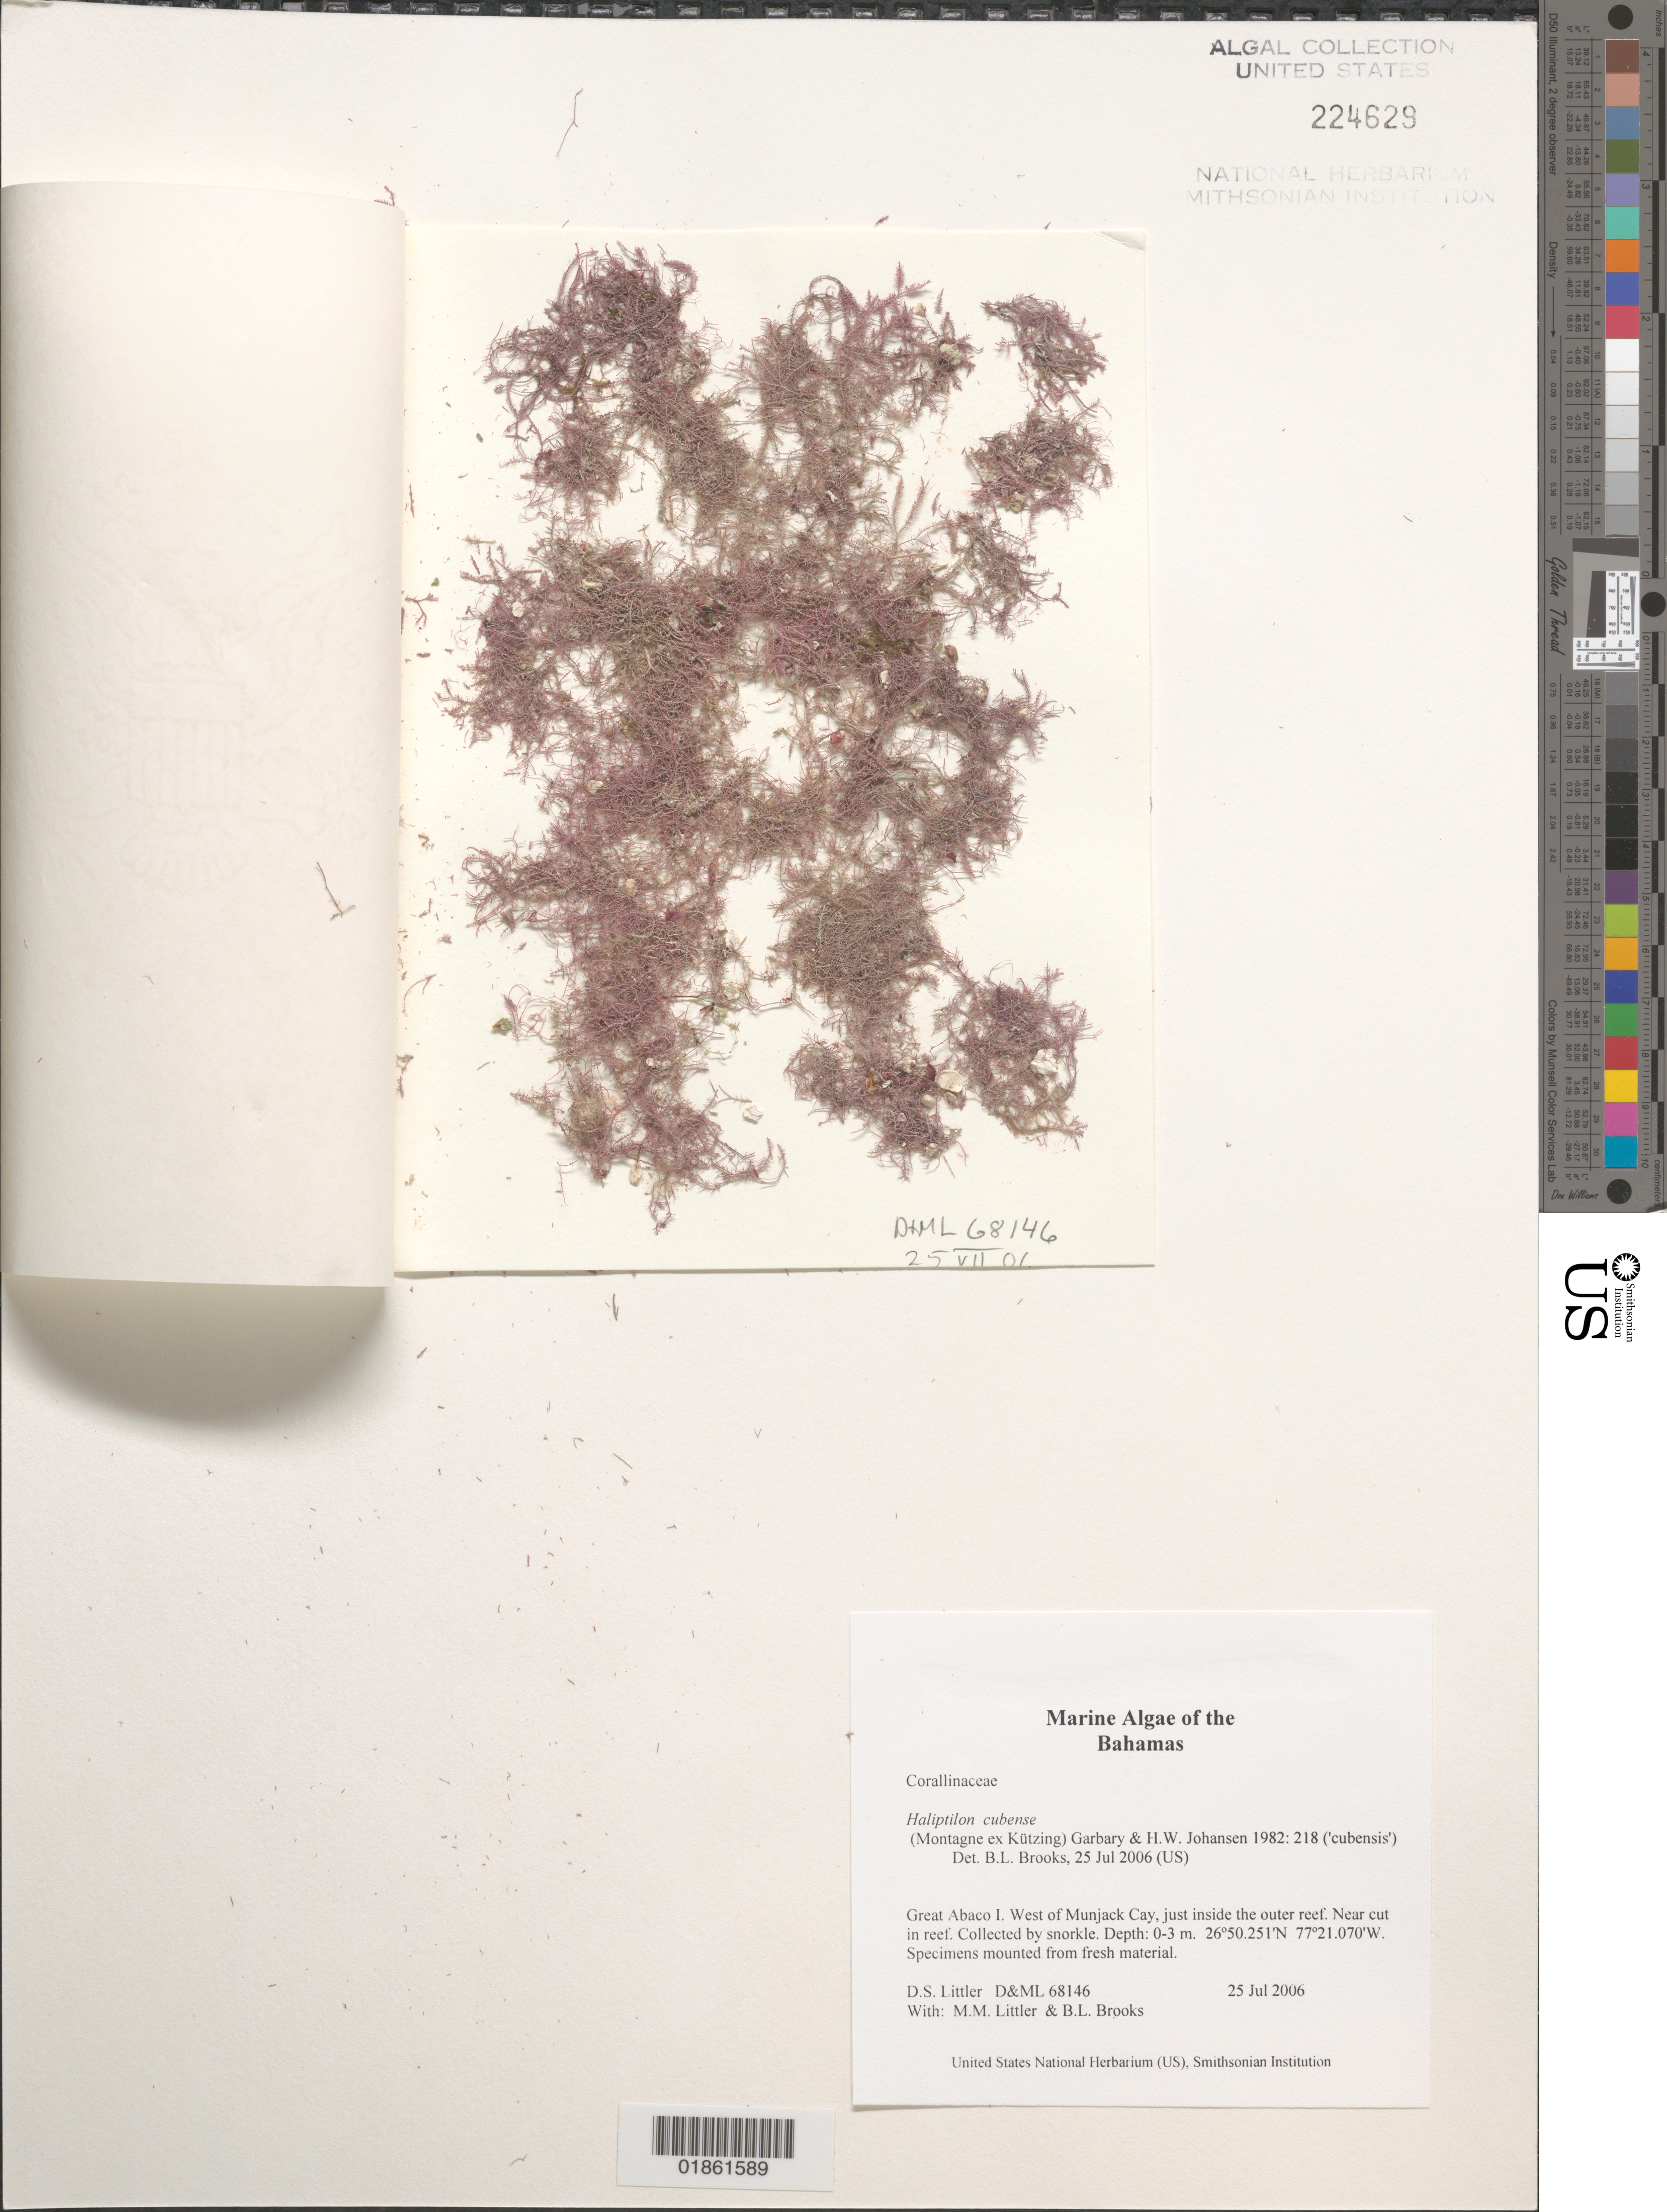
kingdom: Plantae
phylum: Rhodophyta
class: Florideophyceae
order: Corallinales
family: Corallinaceae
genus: Jania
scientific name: Jania cubensis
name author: Mont. ex Kütz.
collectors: D. S. Littler, M. M. Littler & B. Lapointe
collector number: D&ML 68146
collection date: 2006-07-25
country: Bahamas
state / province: Hope Town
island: Nunjack Cay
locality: Abacos. Munjack [=Nunjack] Cay. W.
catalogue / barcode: US 224629